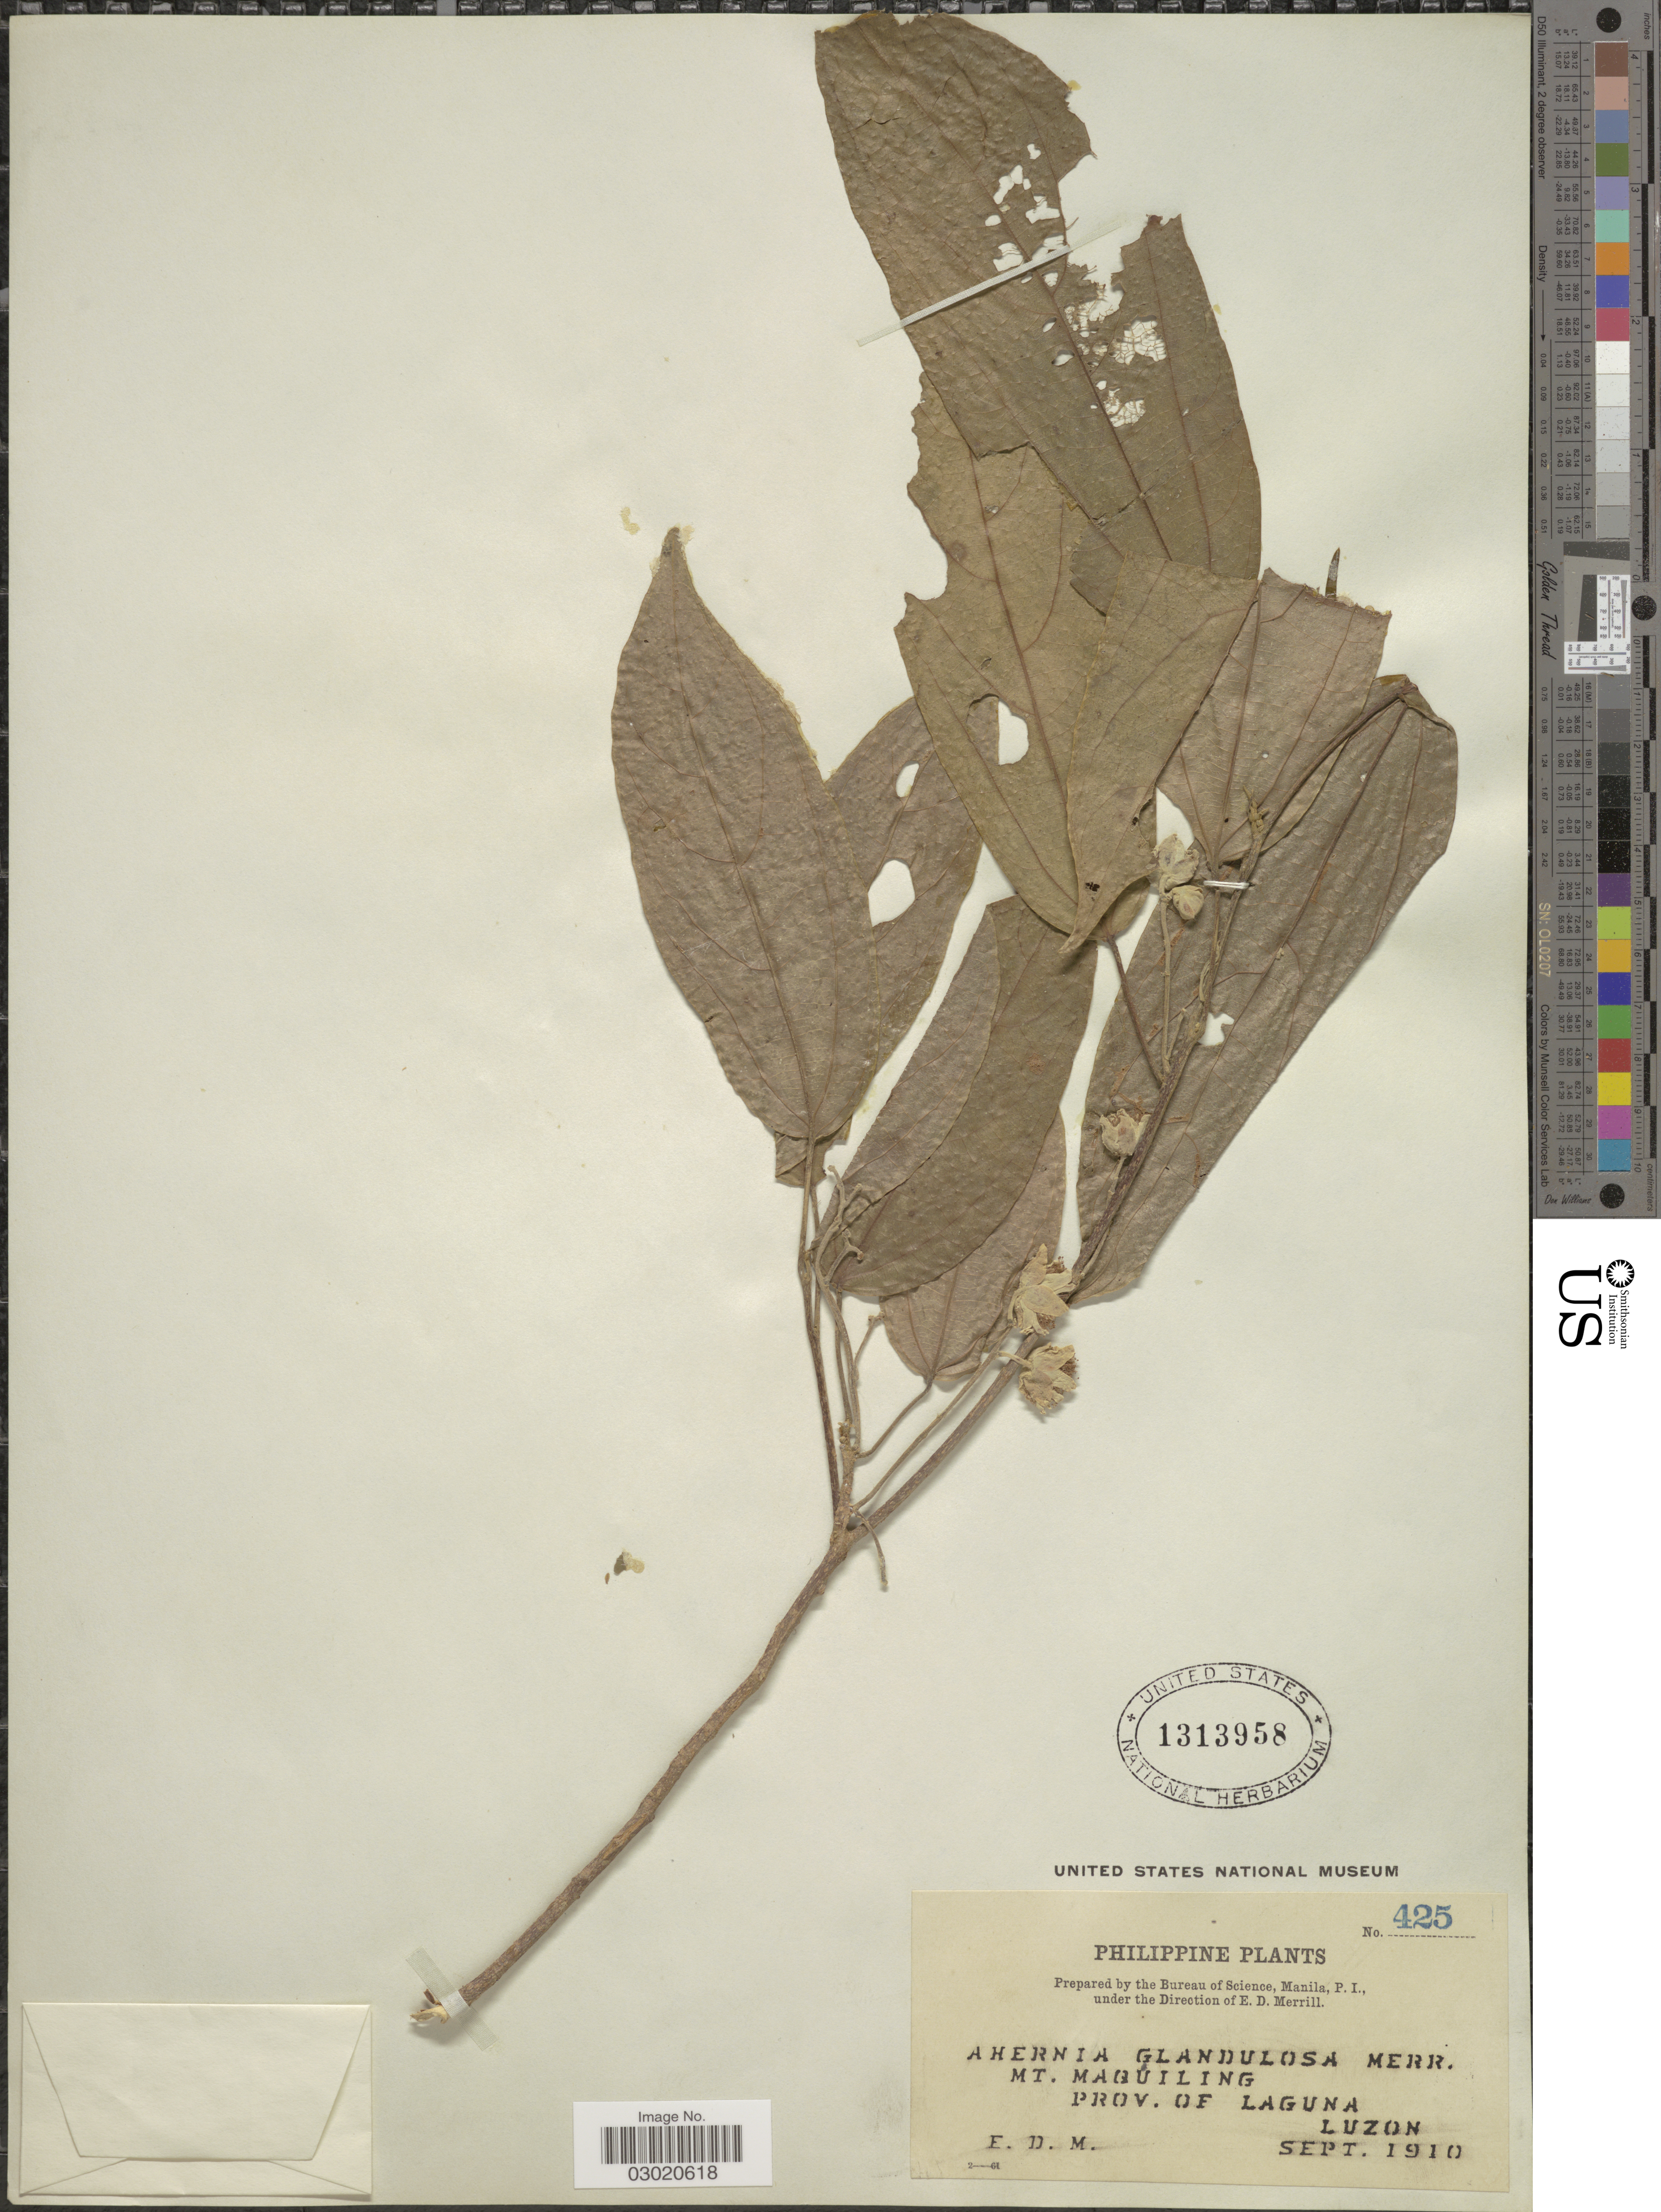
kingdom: Plantae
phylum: Tracheophyta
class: Magnoliopsida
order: Malpighiales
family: Achariaceae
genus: Ahernia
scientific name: Ahernia glandulosa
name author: Merr.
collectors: E. D. Merrill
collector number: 425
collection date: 1910-09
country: Philippines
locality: Mt. Maquiling, Prov. of Laguna, Luzon.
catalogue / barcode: US 1313958